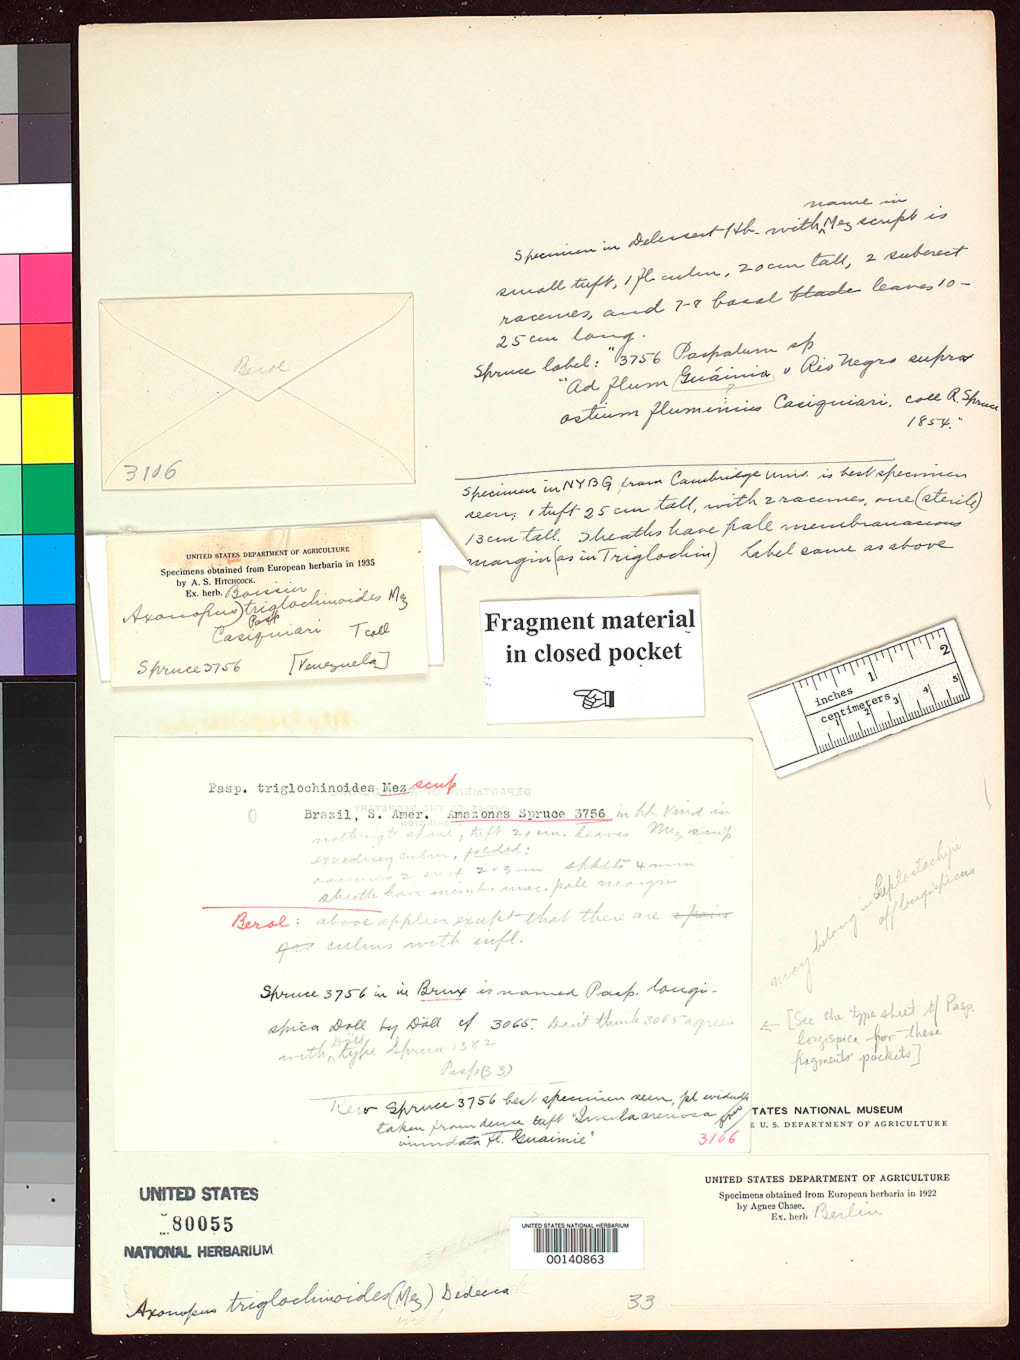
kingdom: Plantae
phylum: Tracheophyta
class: Liliopsida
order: Poales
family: Poaceae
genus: Paspalum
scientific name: Paspalum triglochinoides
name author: Mez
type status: Type Fragment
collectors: R. Spruce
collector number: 3756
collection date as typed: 1854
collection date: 1854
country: Brazil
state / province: Amazonas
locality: Casiquidare.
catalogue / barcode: US 80055